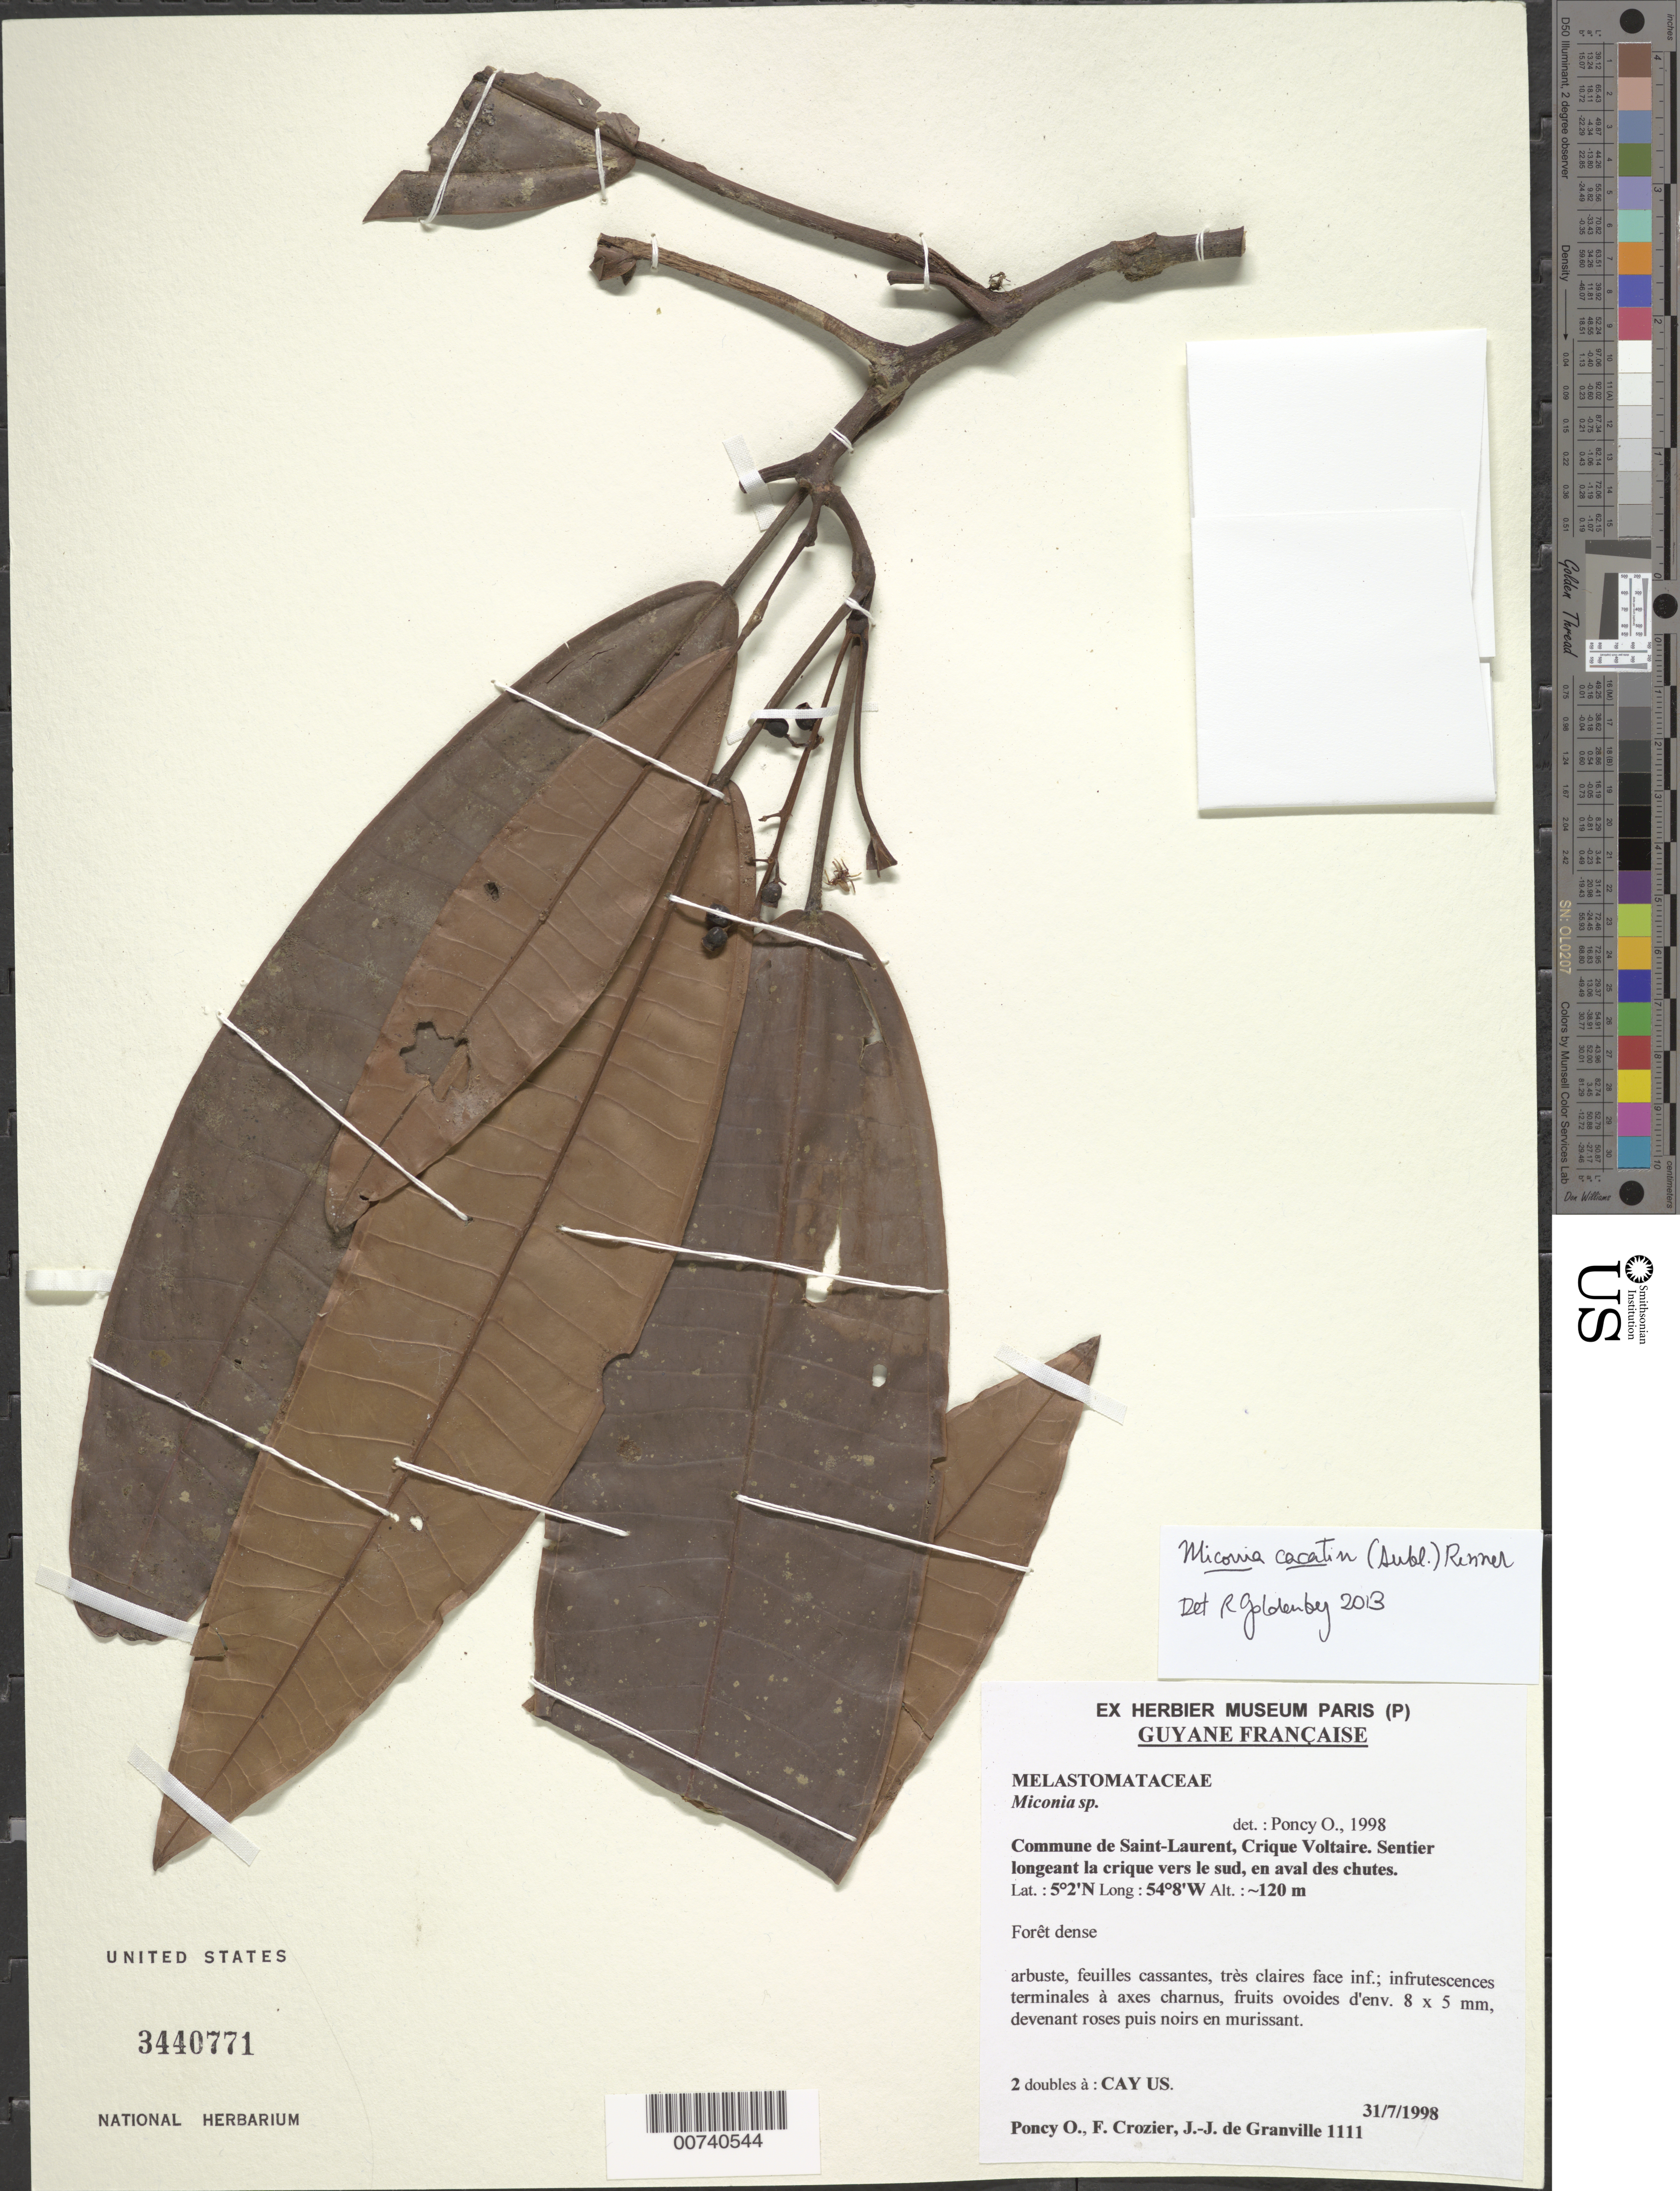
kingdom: Plantae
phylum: Tracheophyta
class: Magnoliopsida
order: Myrtales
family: Melastomataceae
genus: Miconia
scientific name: Miconia cacatin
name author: (Aubl.) S.S. Renner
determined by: Goldenberg, R.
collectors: O. Poncy, F. Crozier & J.-J. de Granville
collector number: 1111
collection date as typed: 31-Jul-98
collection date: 1998-07-31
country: French Guiana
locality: Commune de Saint Laurent du Maroni, Crique Volatire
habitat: Dense forest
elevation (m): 120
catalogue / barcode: US 3440771